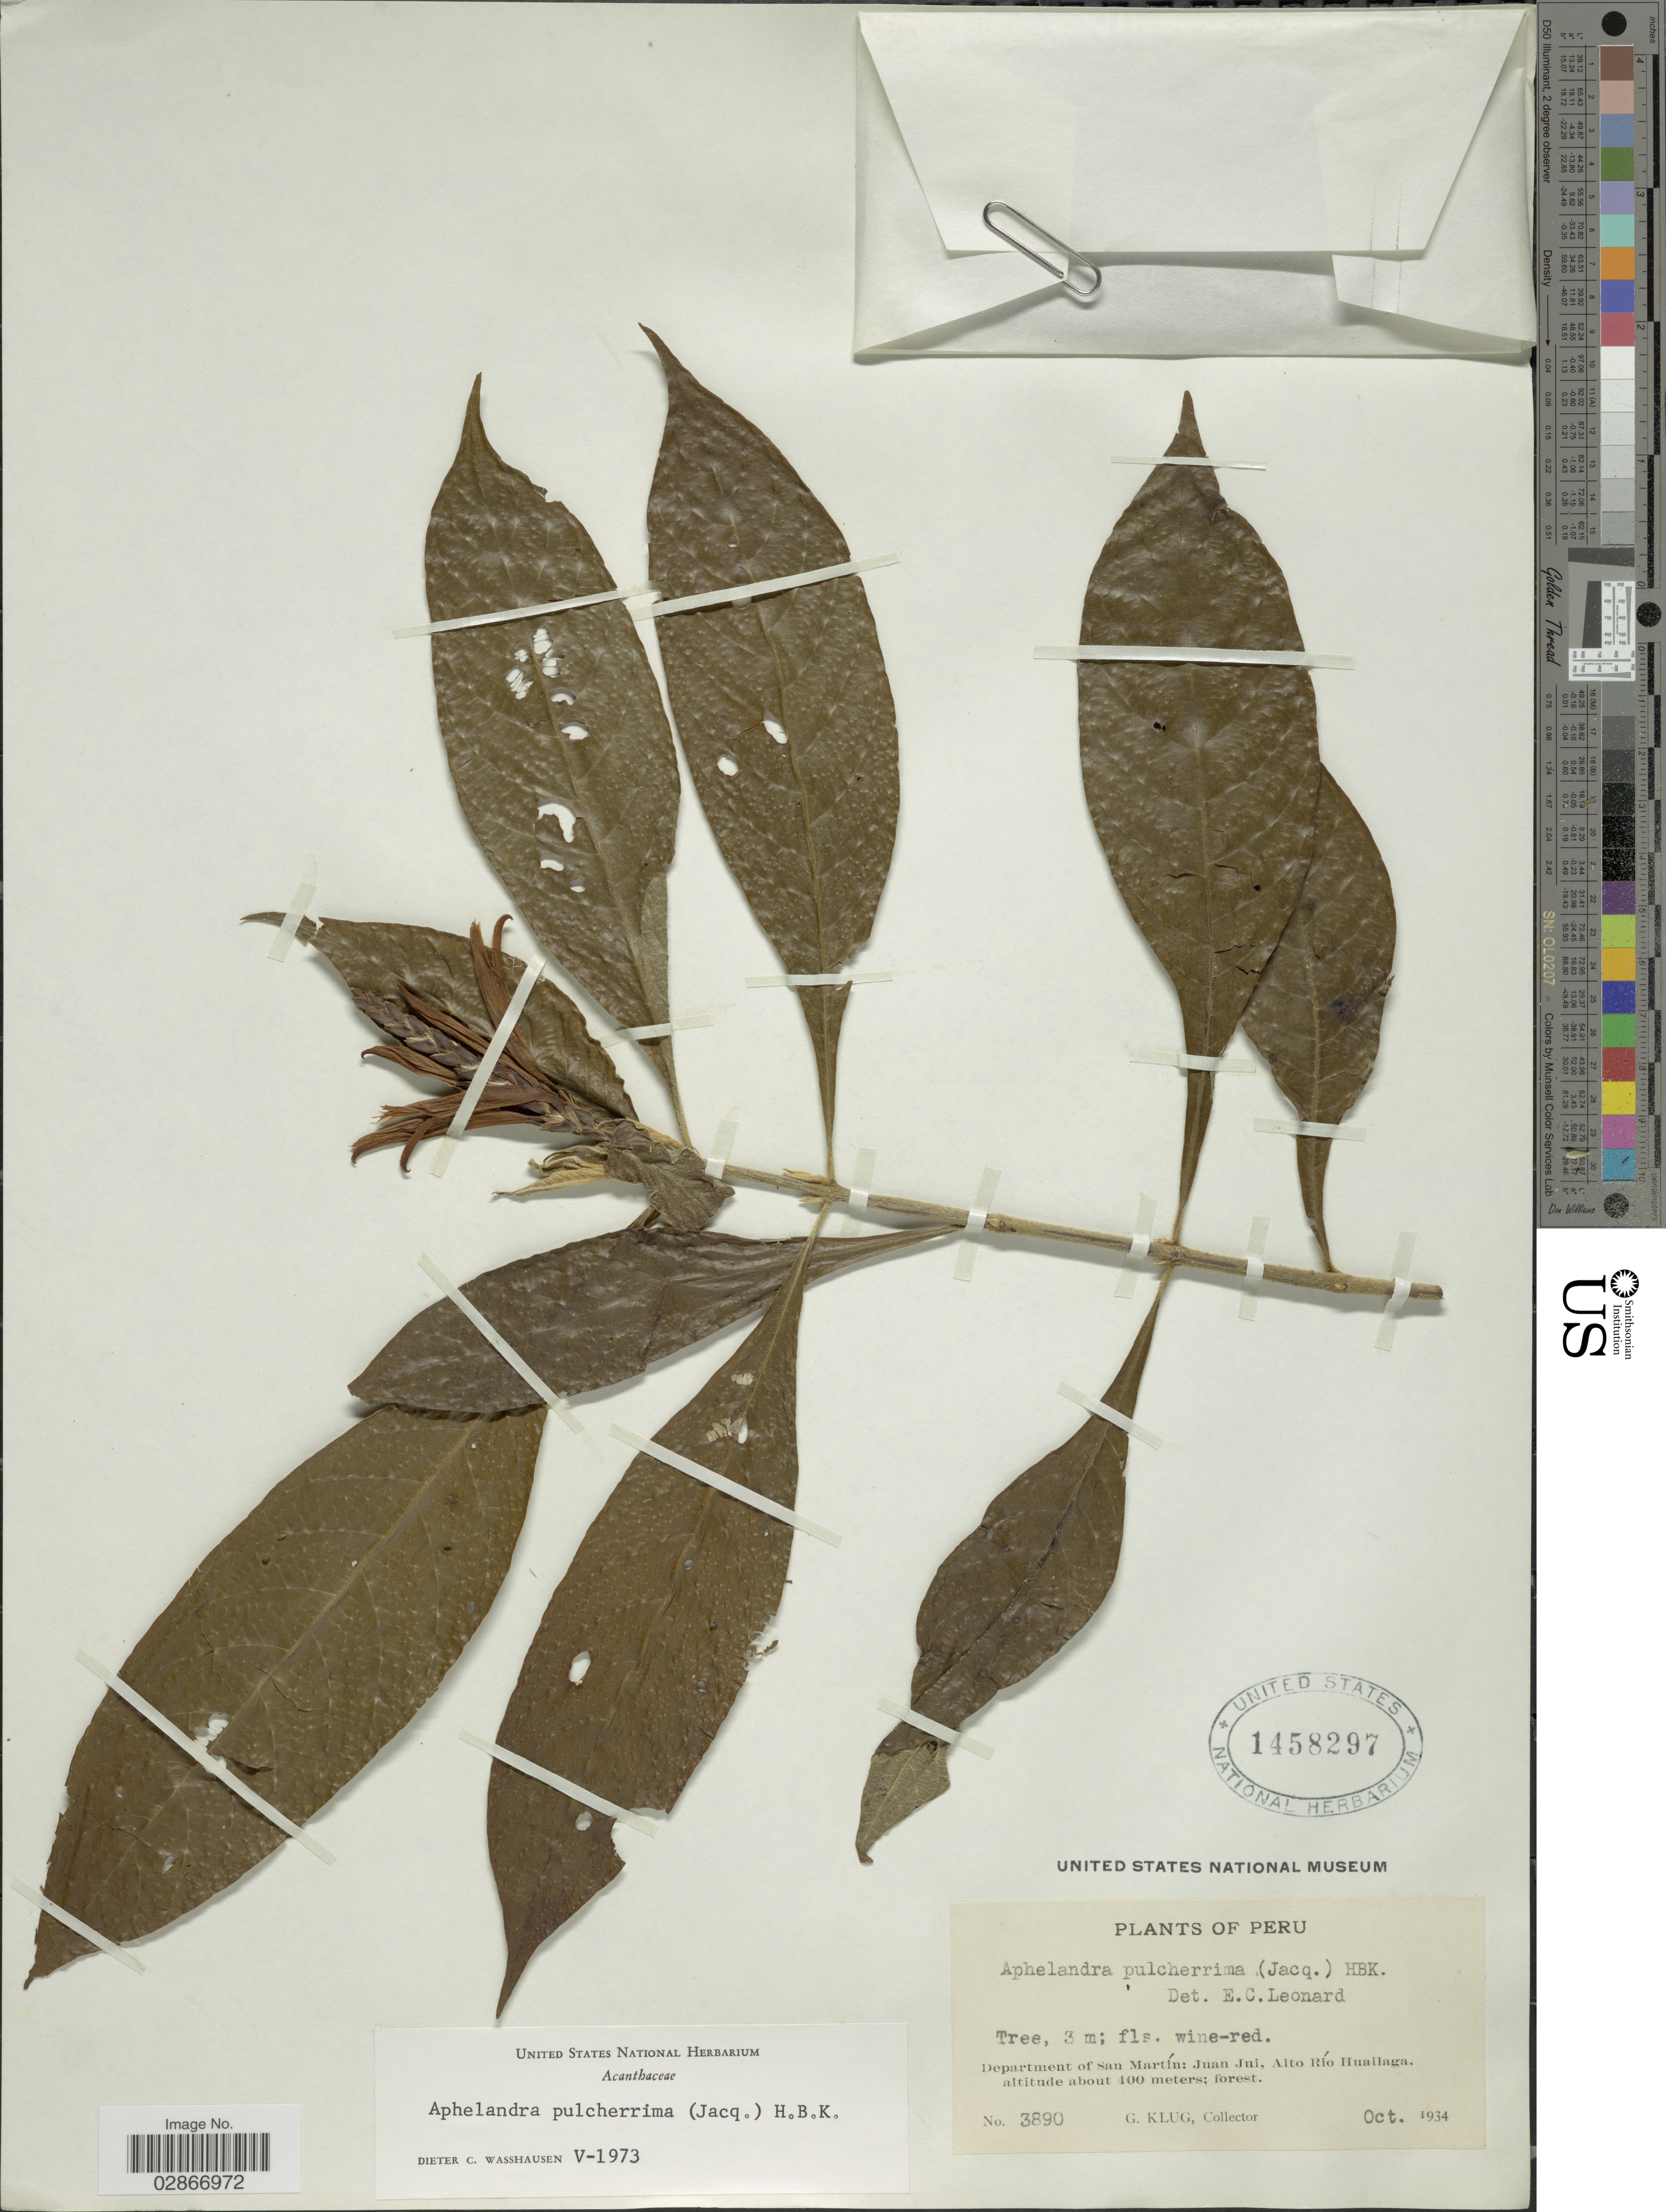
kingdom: Plantae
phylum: Tracheophyta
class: Magnoliopsida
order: Lamiales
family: Acanthaceae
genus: Aphelandra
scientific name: Aphelandra glabrata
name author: Willd. ex Nees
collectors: G. Klug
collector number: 3890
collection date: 1934-10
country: Peru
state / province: San Martín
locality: Department of San Martín: Juan Jui, Alto Río Huallaga.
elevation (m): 400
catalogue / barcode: US 1458297